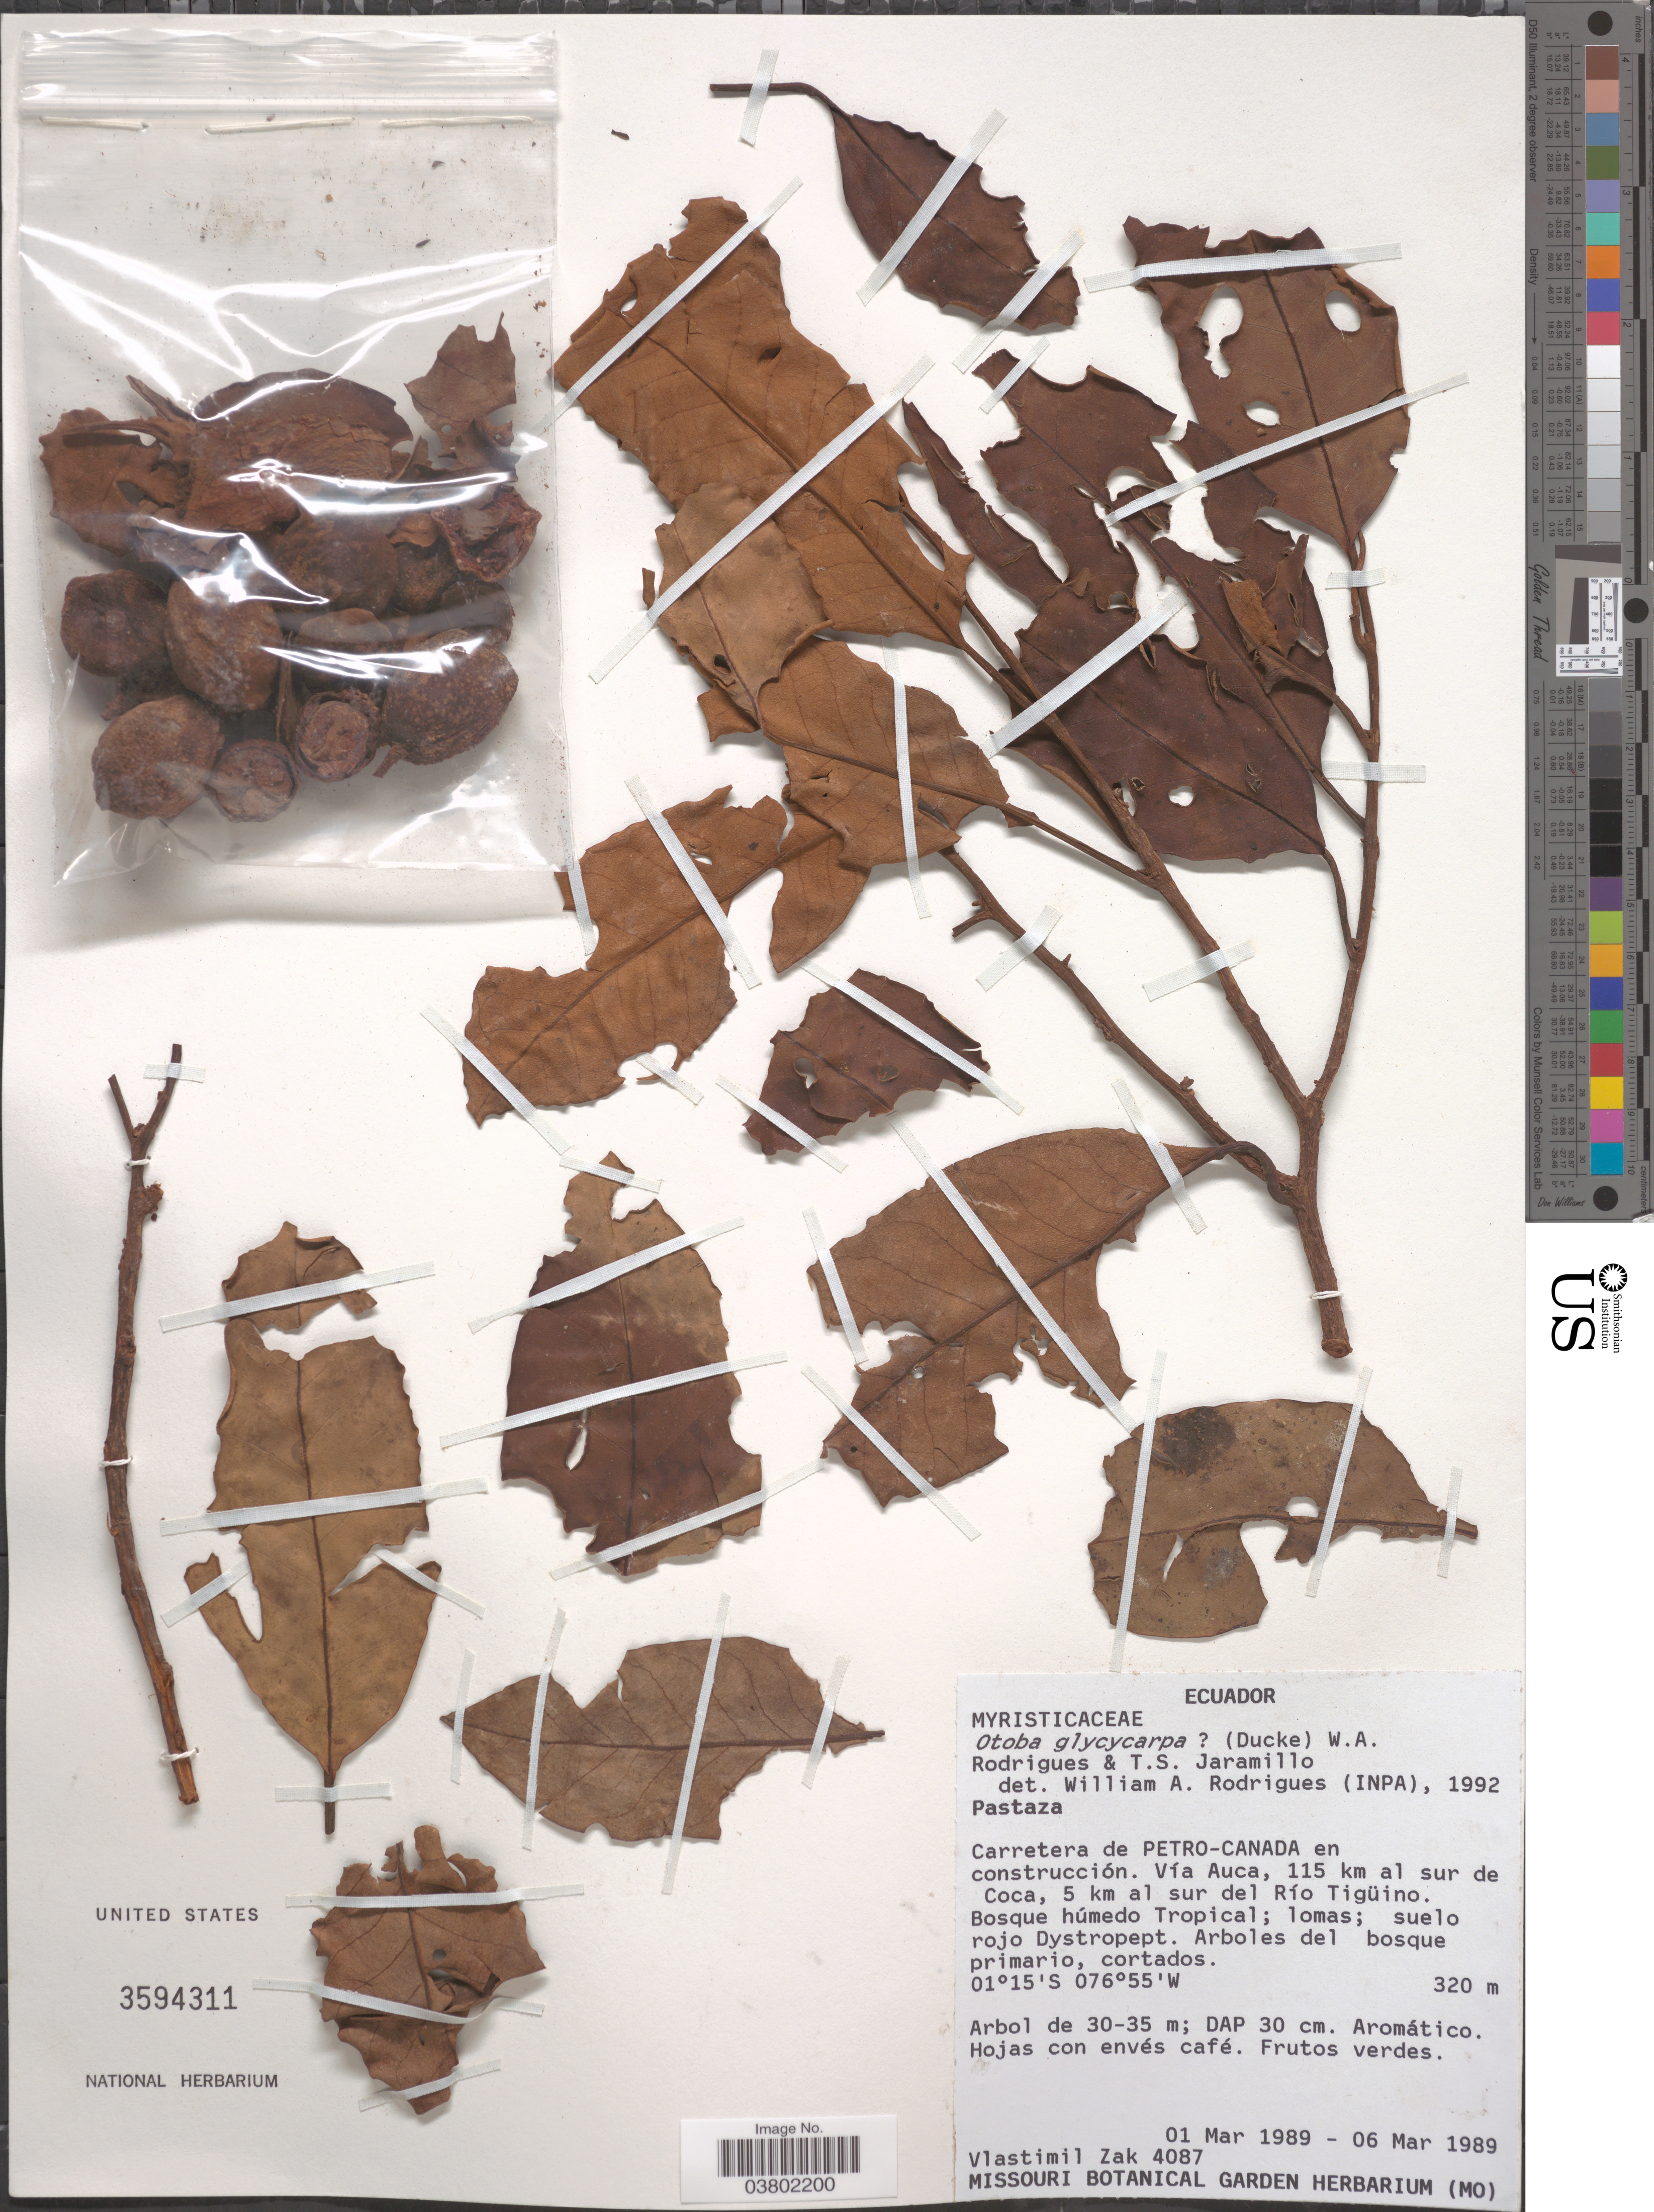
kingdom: Plantae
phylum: Tracheophyta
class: Magnoliopsida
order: Magnoliales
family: Myristicaceae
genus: Otoba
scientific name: Otoba glycycarpa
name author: (Ducke) W.A. Rodrigues & T.S. Jaram.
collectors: V. Zak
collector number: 4087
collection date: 1989-03-01/1989-03-06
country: Ecuador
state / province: Pastaza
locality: Carretera de PETRO-CANADA en construcción. Vía Auca, 115 km al sur de Coca, 5 km al sur del Río Tigüino.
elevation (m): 320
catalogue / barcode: US 3594311